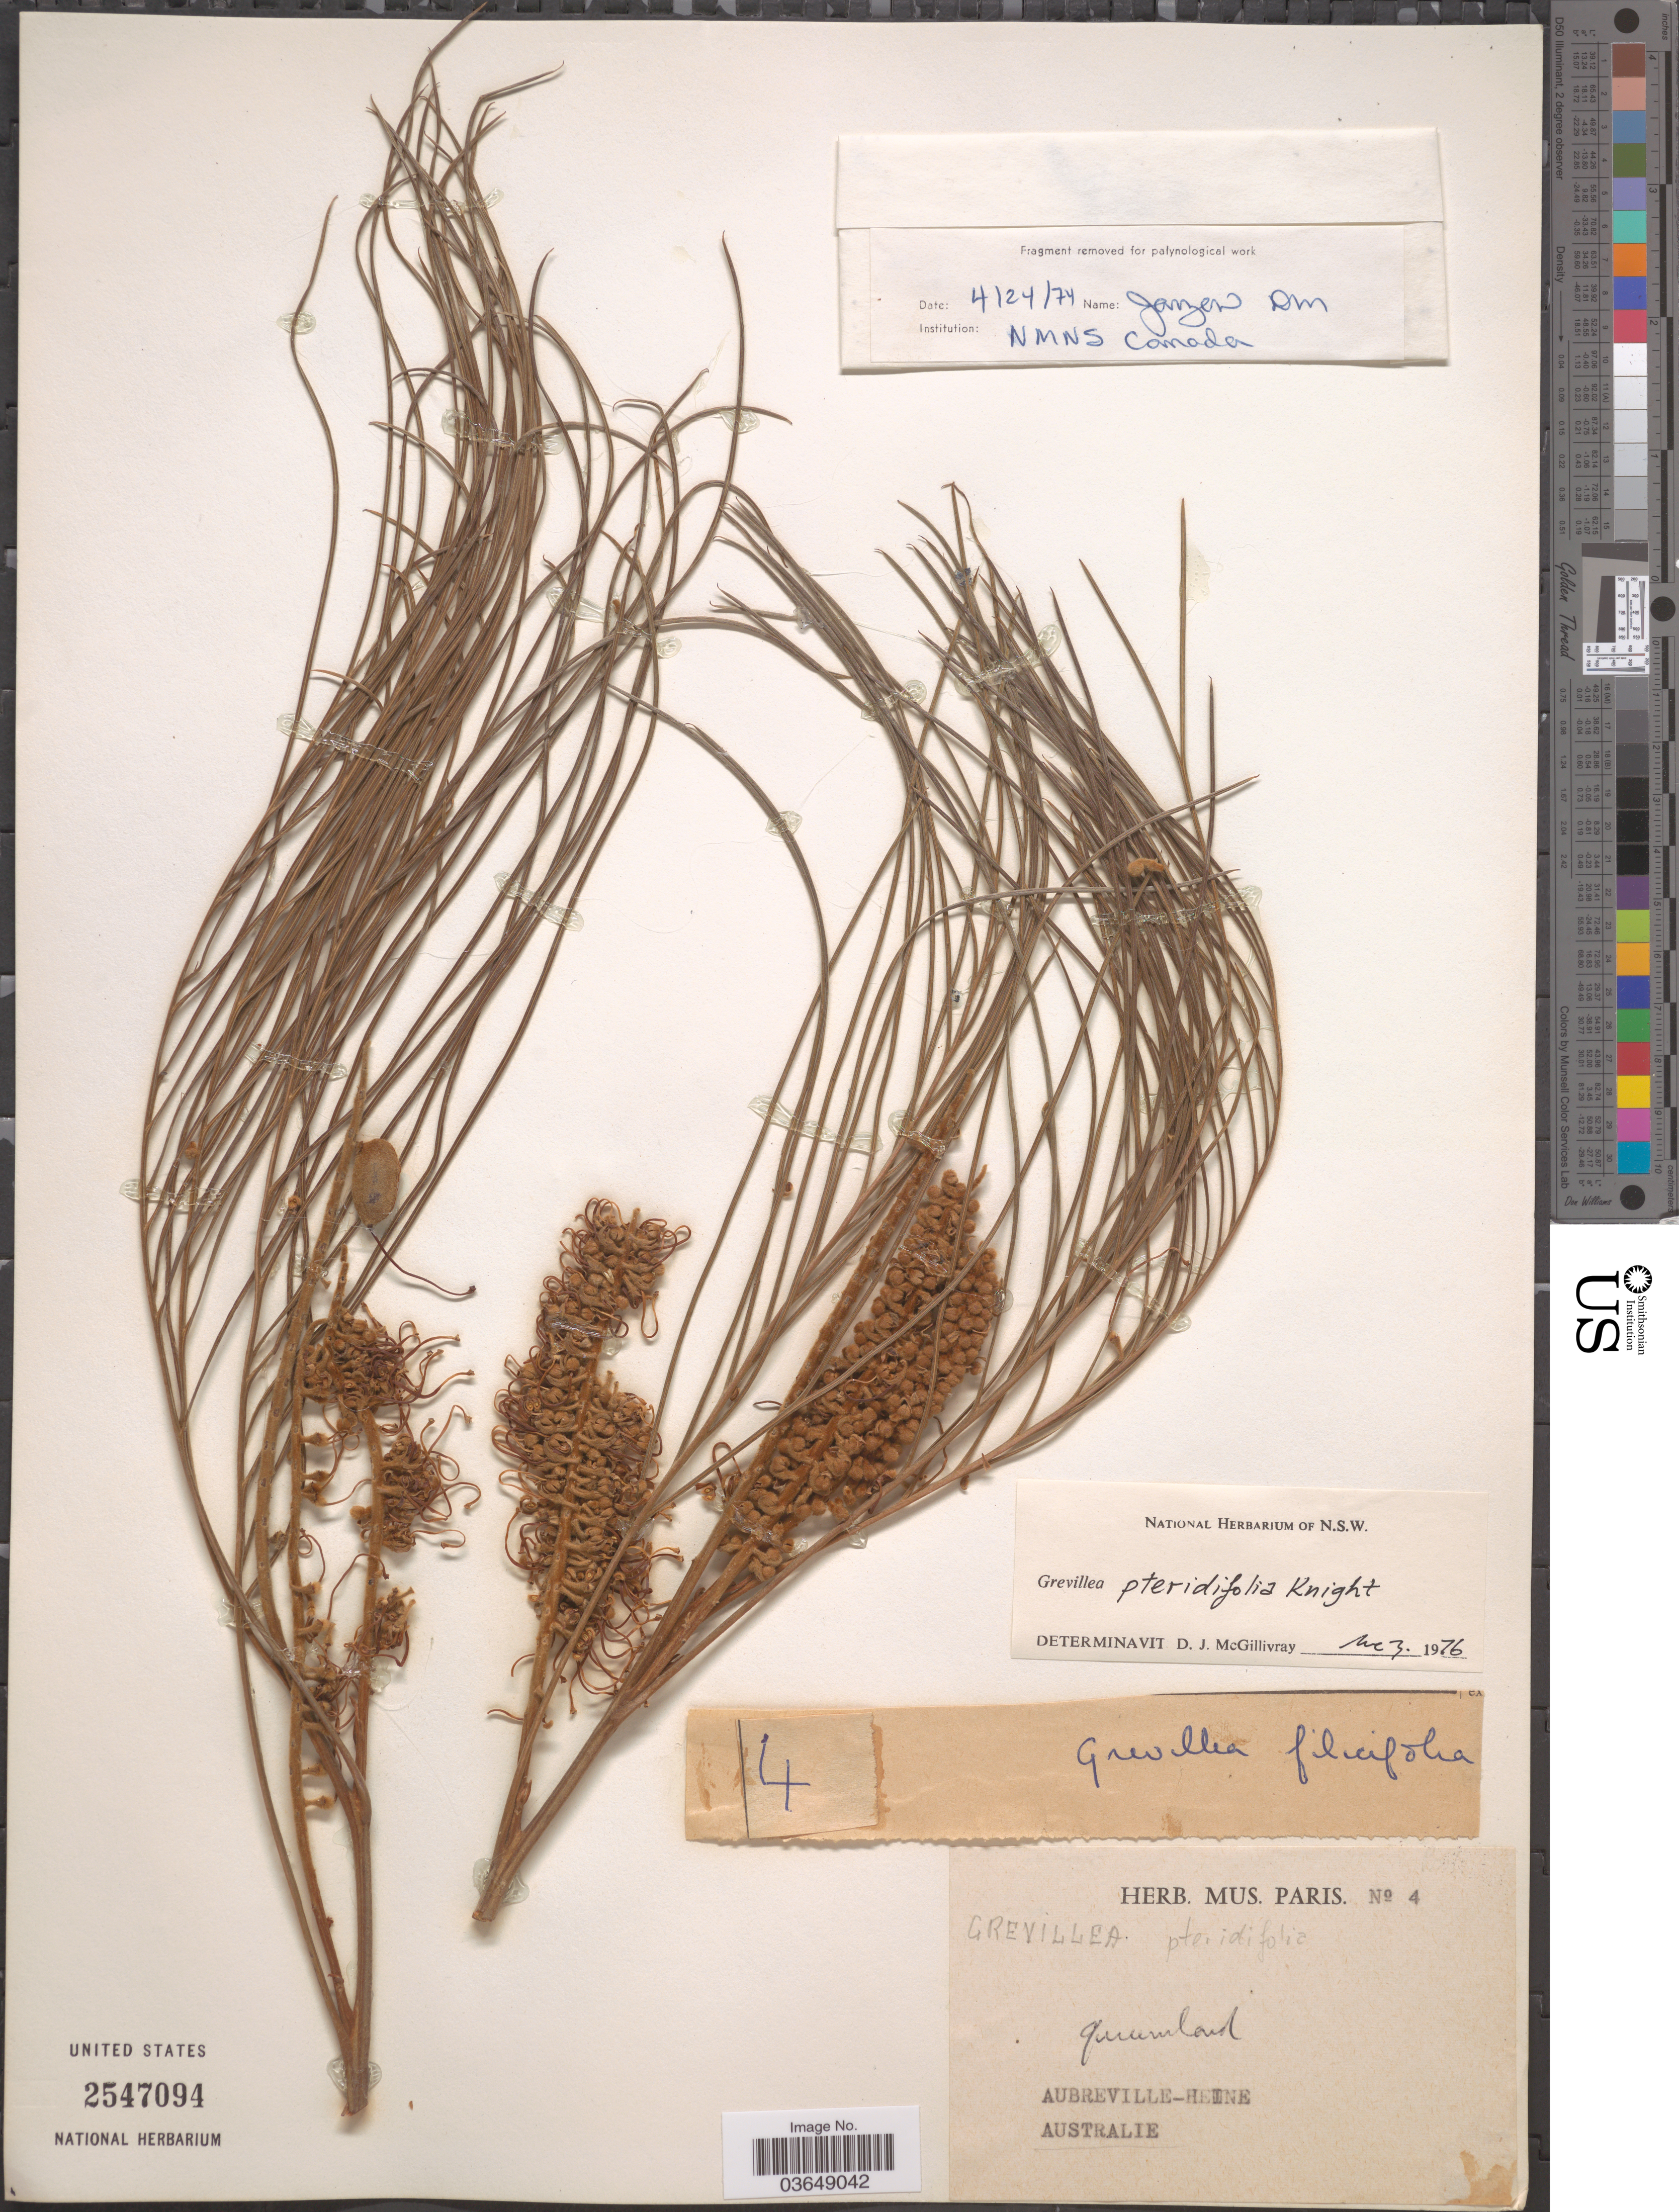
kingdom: Plantae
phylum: Tracheophyta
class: Magnoliopsida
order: Proteales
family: Proteaceae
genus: Grevillea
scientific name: Grevillea pteridifolia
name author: Knight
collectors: ex herb. Mus. Paris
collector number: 4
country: Australia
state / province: Queensland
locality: Aubreville-Heine.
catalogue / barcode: US 2547094